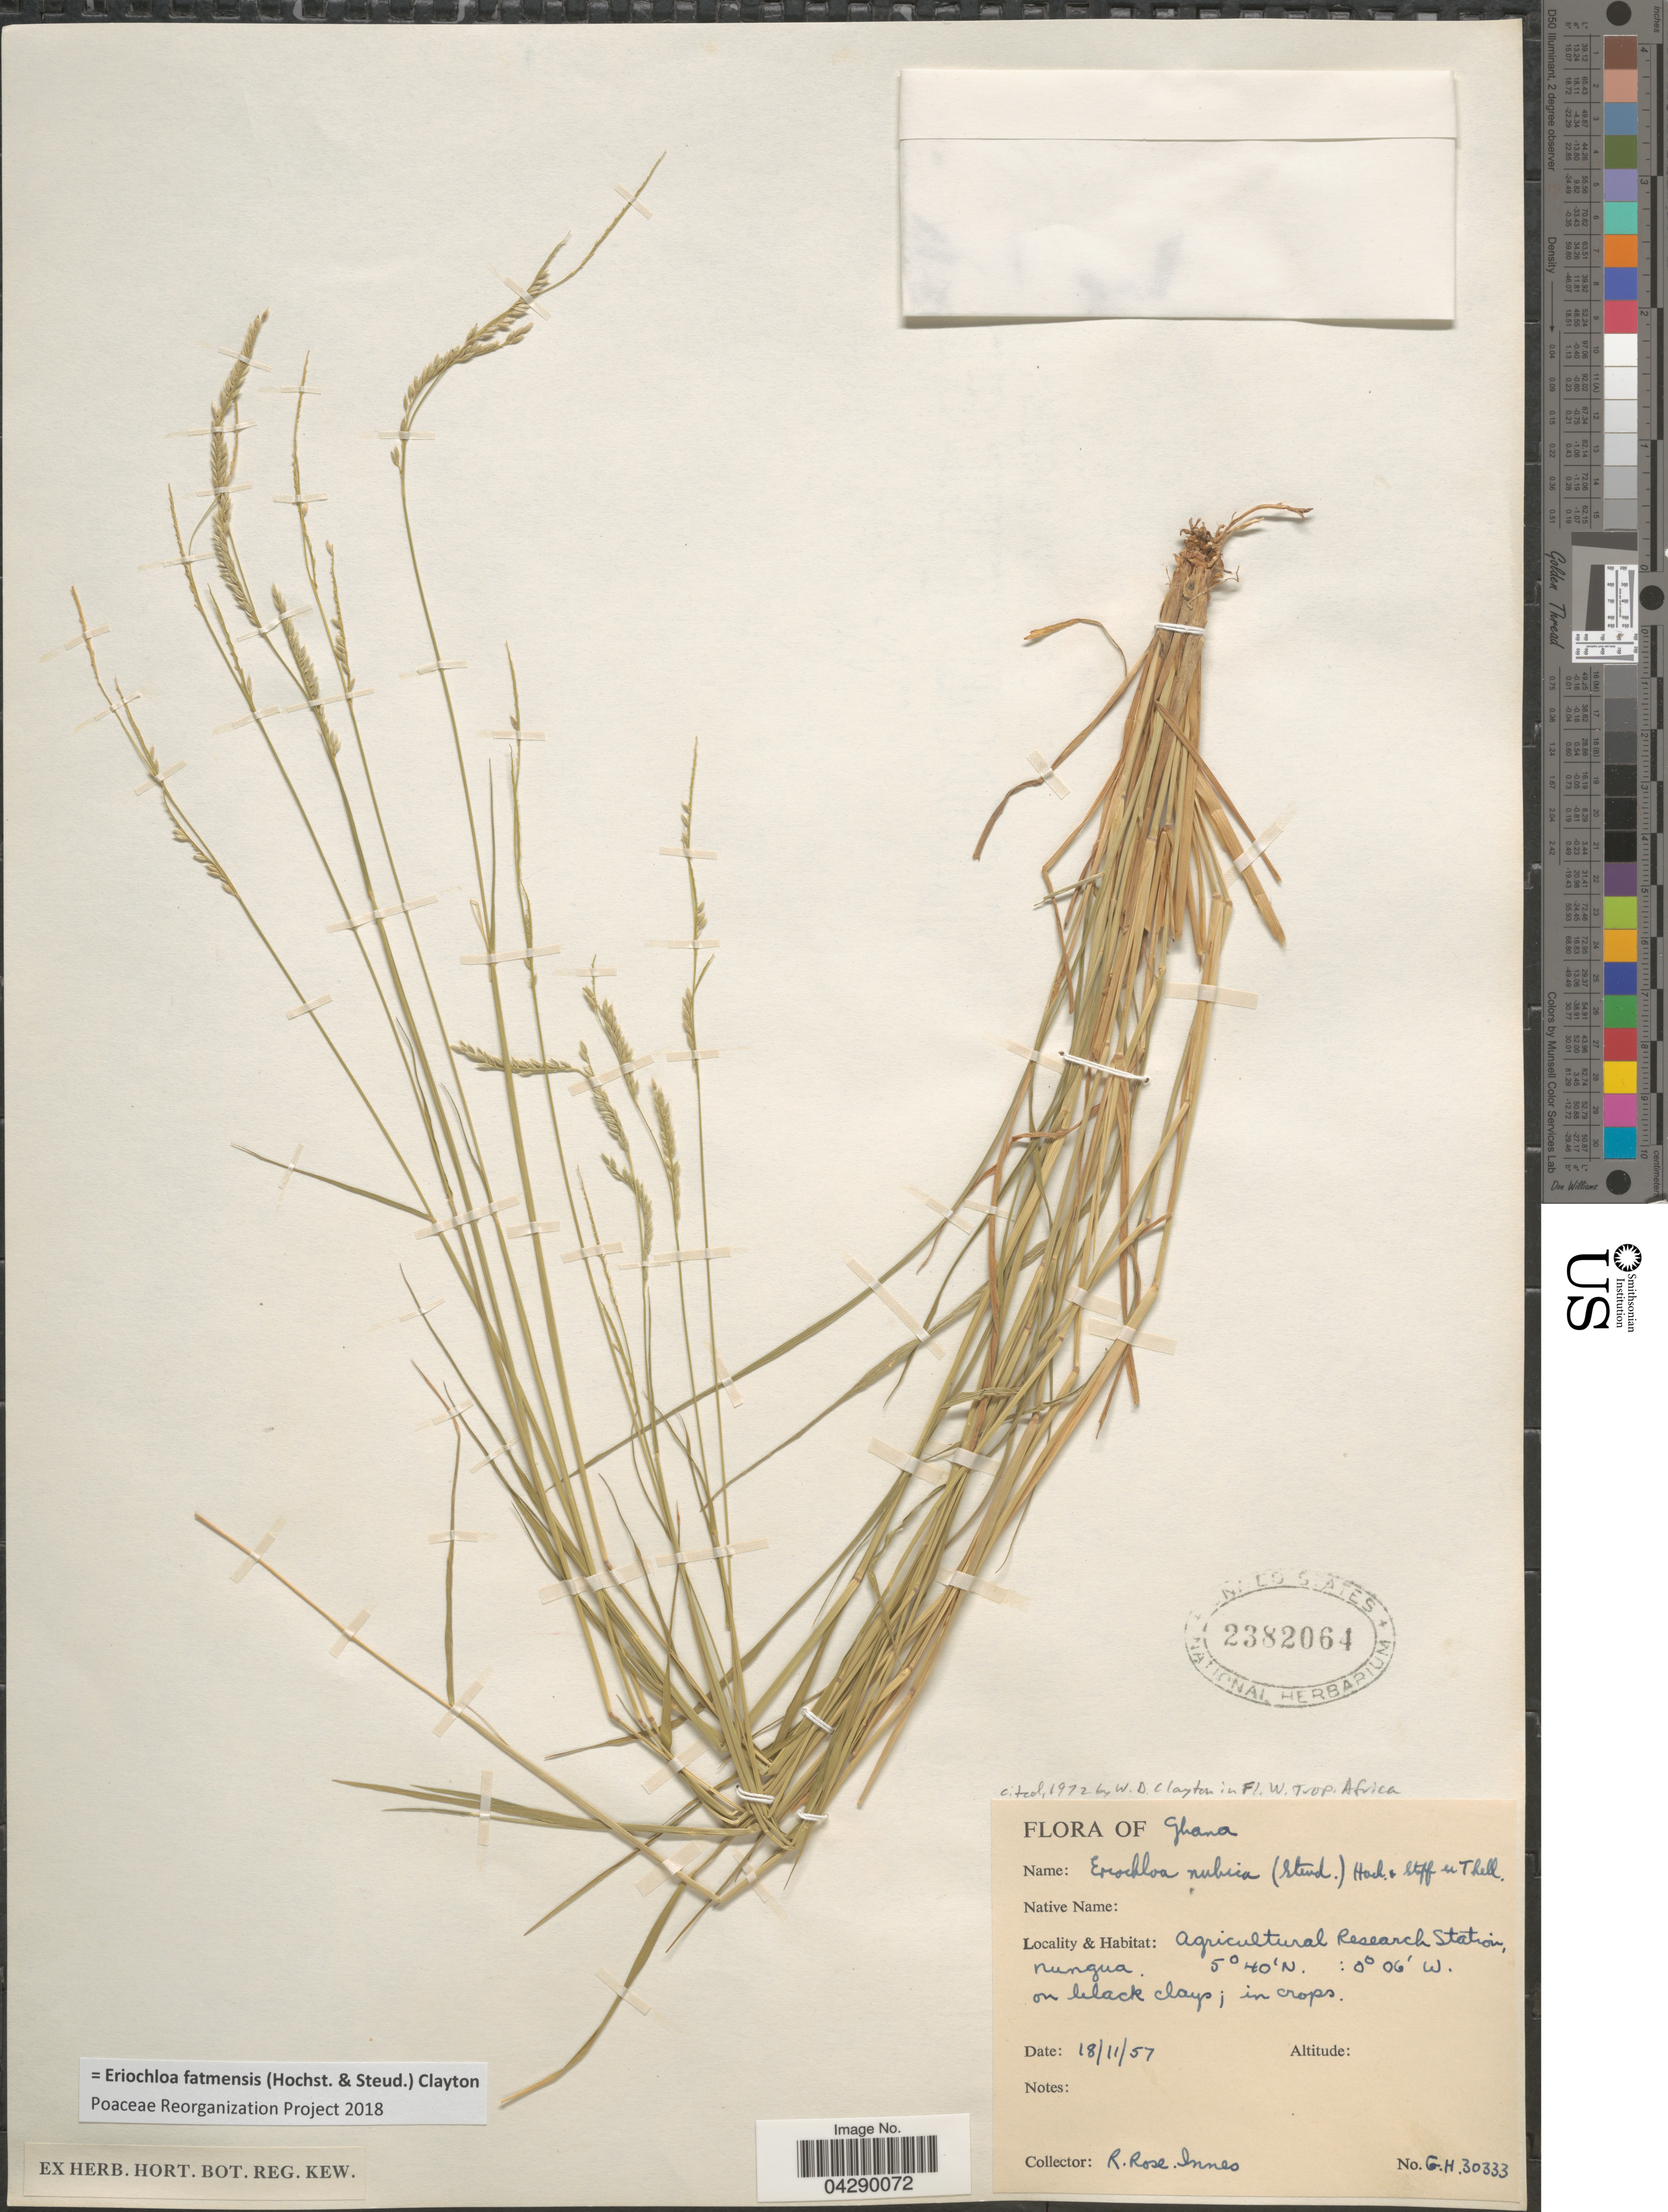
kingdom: Plantae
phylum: Tracheophyta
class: Liliopsida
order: Poales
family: Poaceae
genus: Eriochloa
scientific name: Eriochloa fatmensis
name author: (Hochst. & Steud.) Clayton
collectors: R. Rose-Innes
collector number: G.H.30333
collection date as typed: Transcribed d/m/y: 18/11/57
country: Ghana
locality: Agricultural Research Station, Nungua.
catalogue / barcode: US 2382064